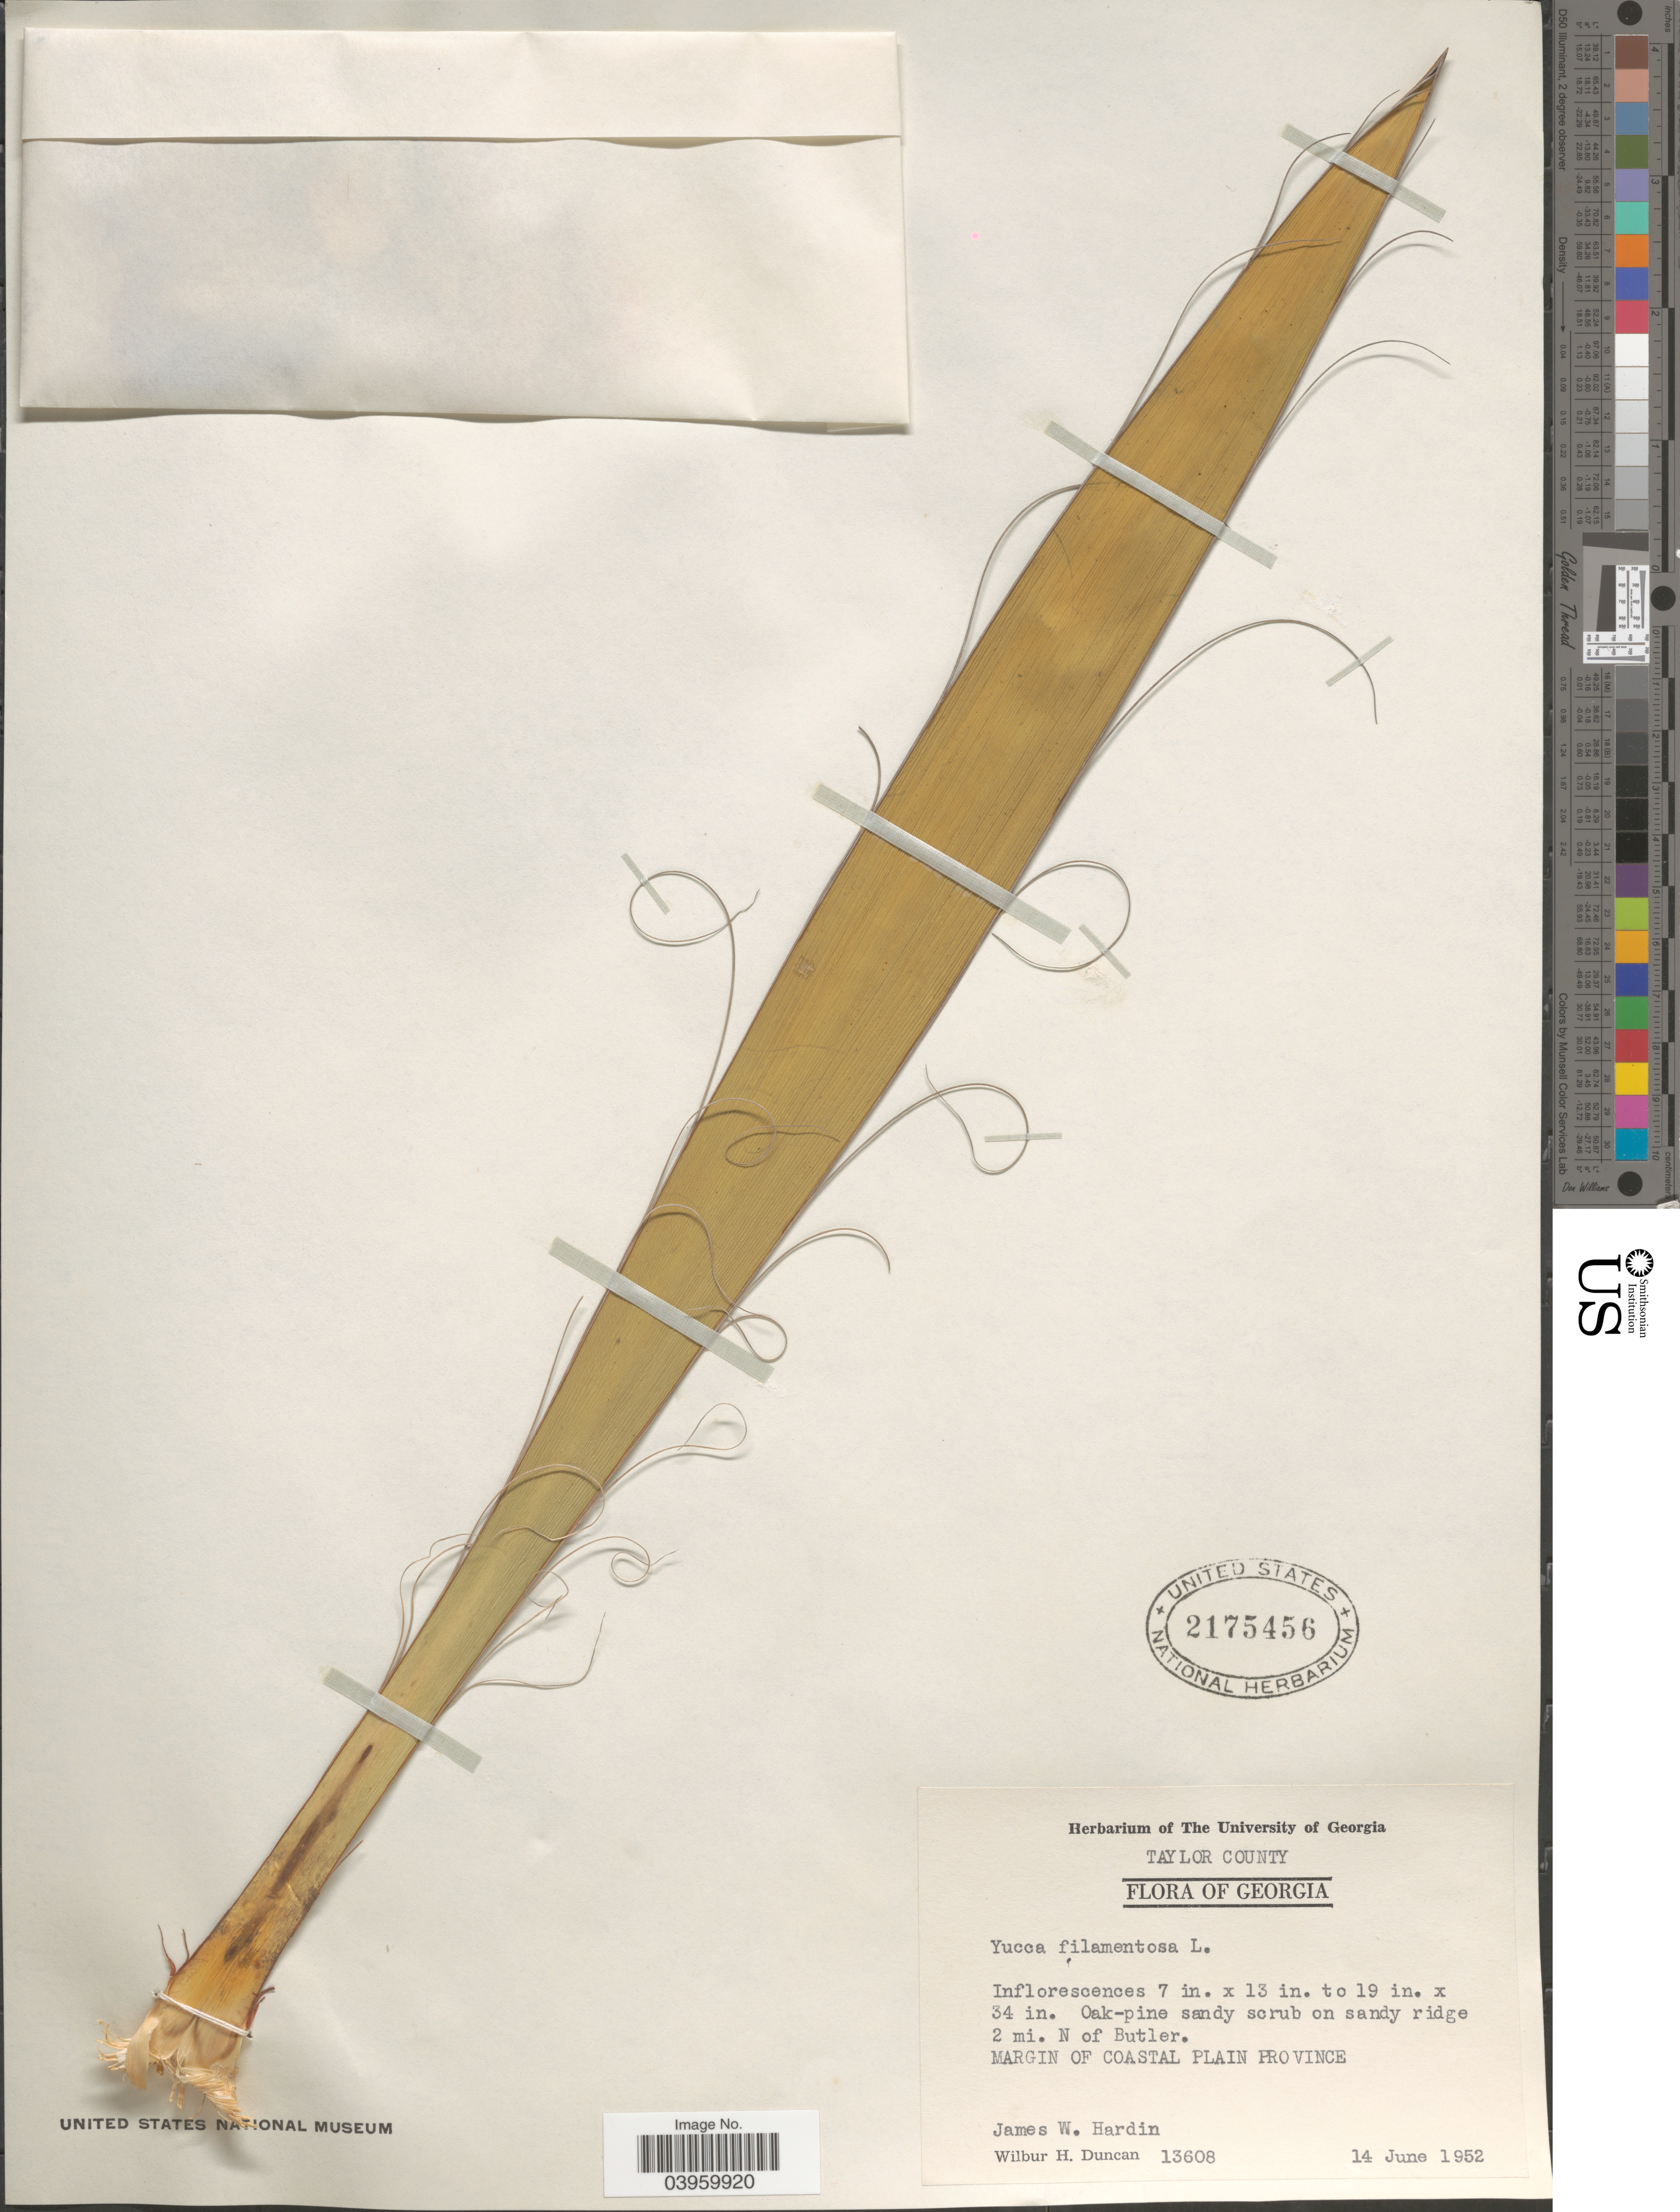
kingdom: Plantae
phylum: Tracheophyta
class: Liliopsida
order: Asparagales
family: Asparagaceae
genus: Yucca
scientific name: Yucca filamentosa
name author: L.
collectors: J. W. Hardin & W. H. Duncan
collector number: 13608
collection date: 1952-06-14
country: United States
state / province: Georgia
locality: Taylor County. Oak-pine sandy scrub on sandy ridge 2 mi. N of Butler. Margin of Coastal Plain Province.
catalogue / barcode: US 2175456